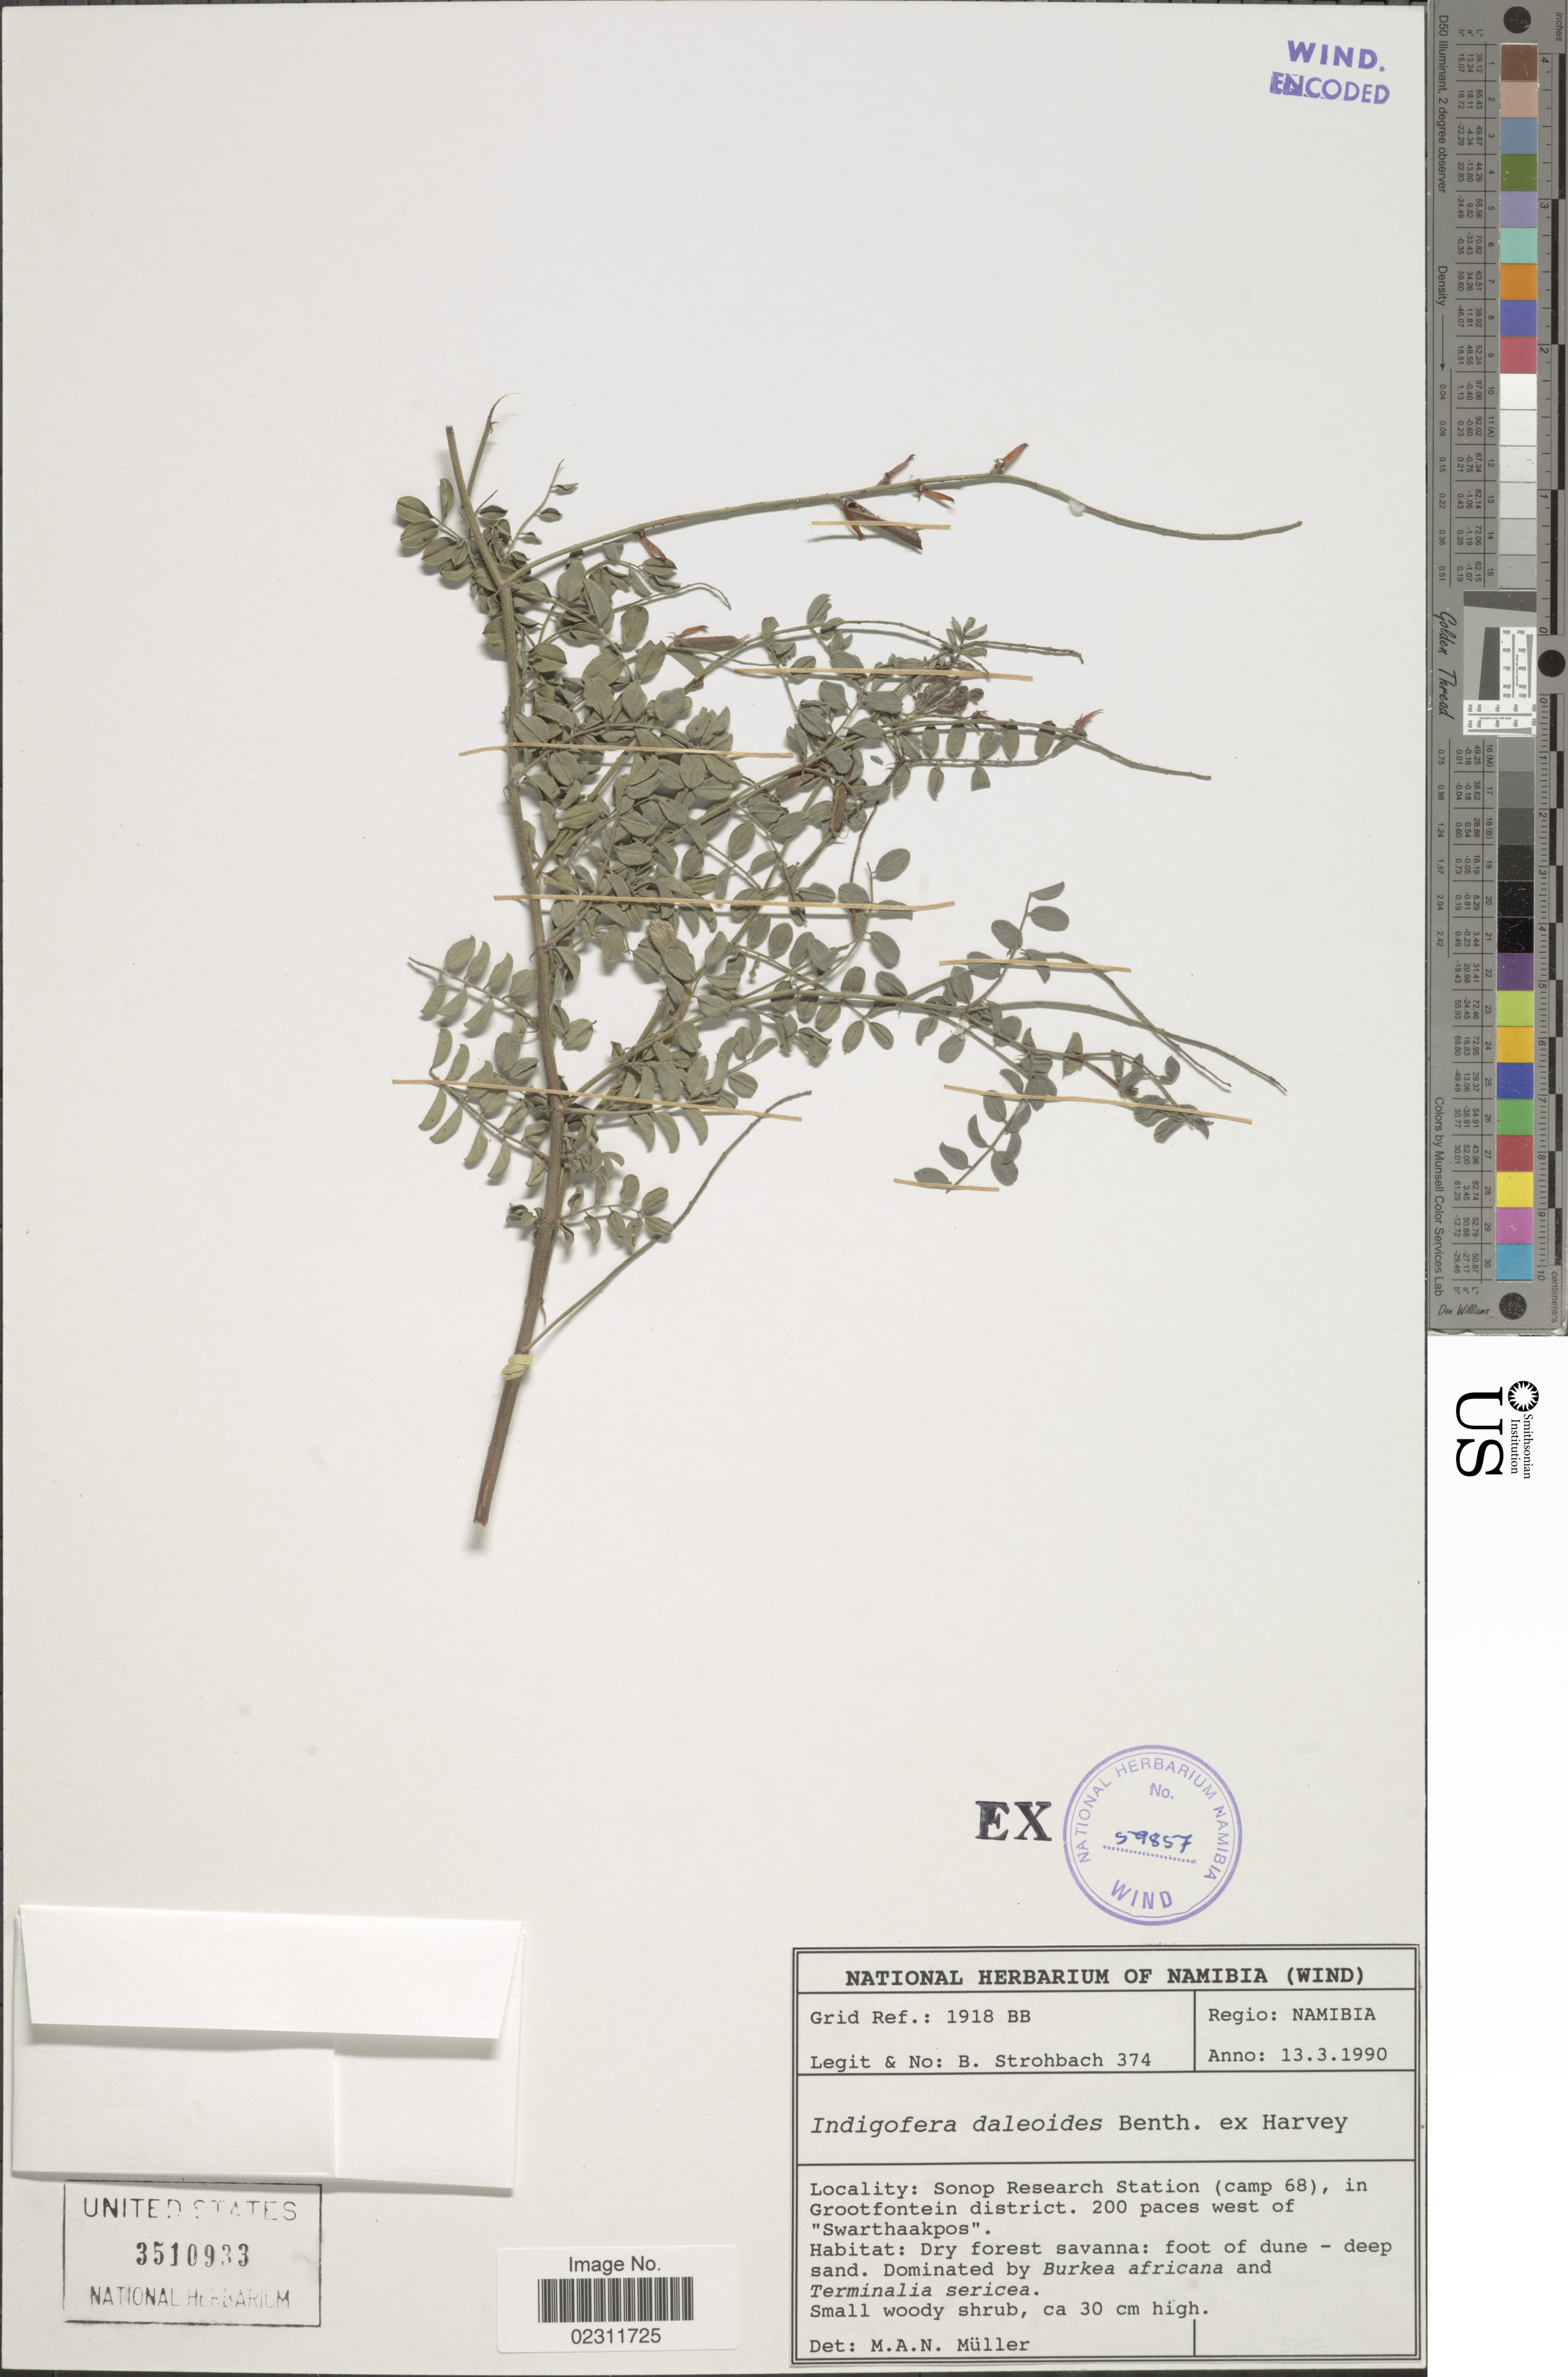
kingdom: Plantae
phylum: Tracheophyta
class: Magnoliopsida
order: Fabales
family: Fabaceae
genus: Indigofera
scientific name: Indigofera daleoides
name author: Harv.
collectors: B. Strohbach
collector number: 374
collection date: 1990-03-13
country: Namibia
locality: Sonop Research Station (Camp 68), Grootfontein District, 200 paces west of Swarthaakpos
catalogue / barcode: US 3510933